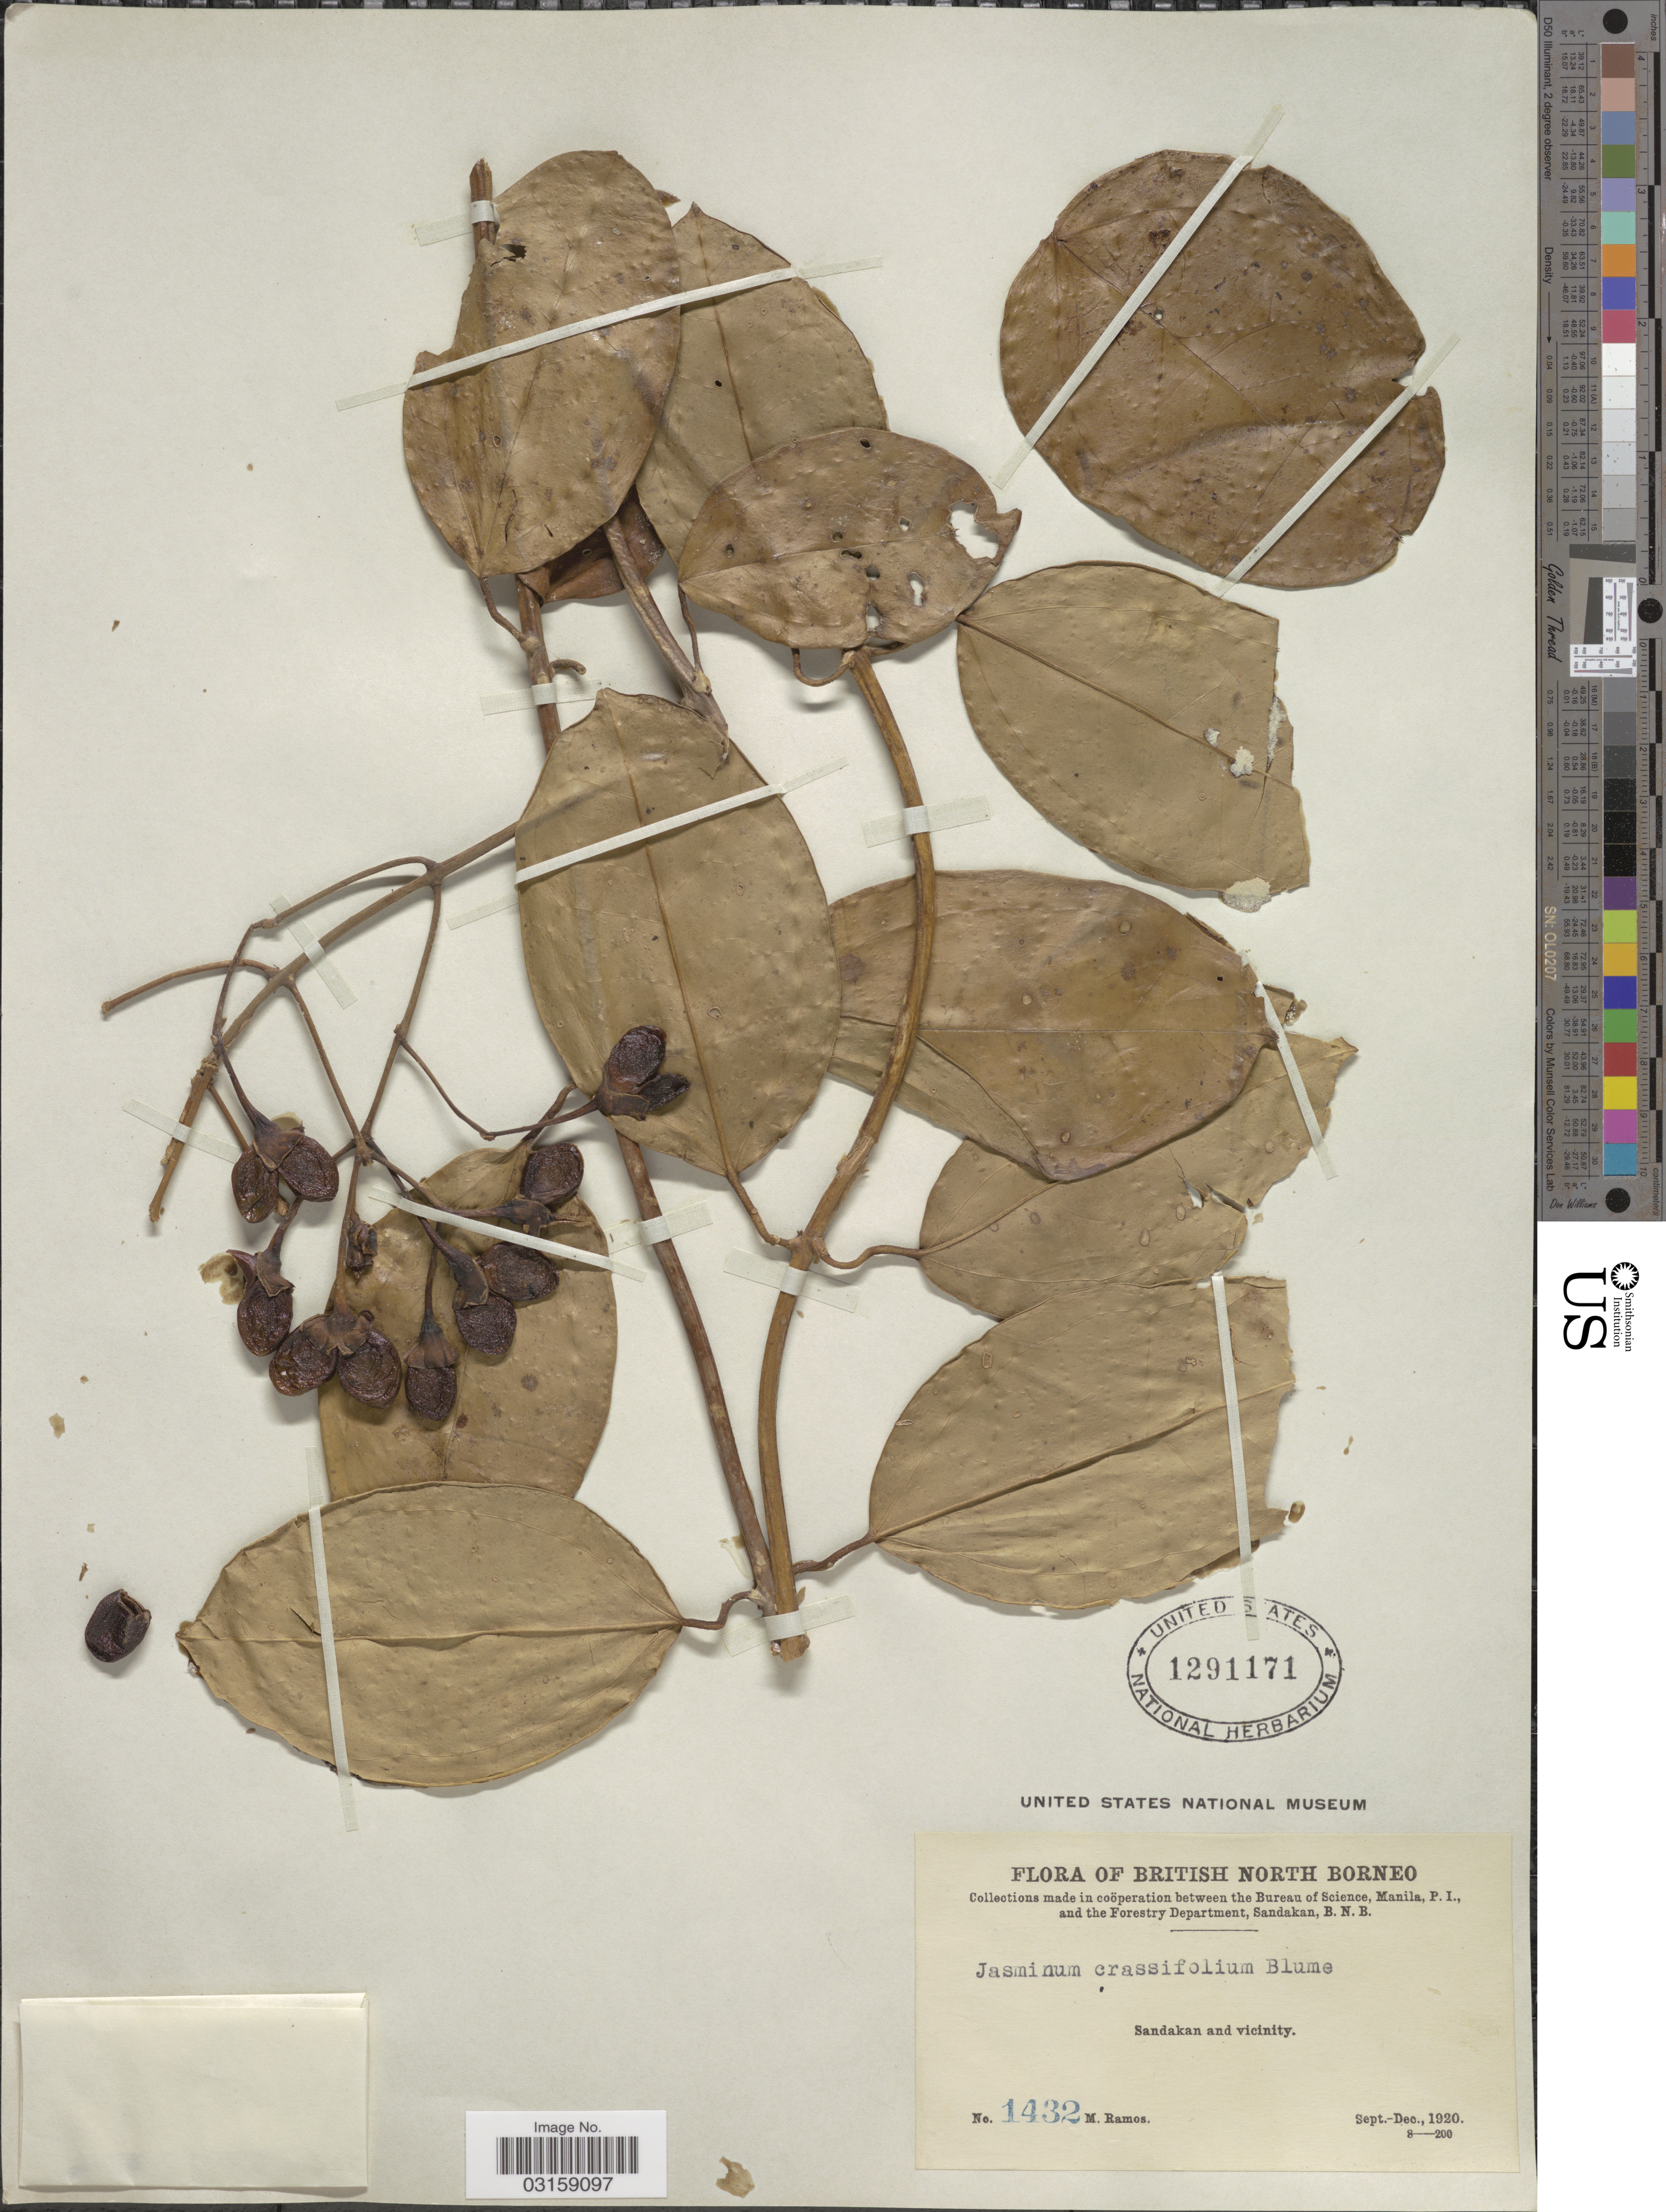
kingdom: Plantae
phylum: Tracheophyta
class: Magnoliopsida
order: Lamiales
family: Oleaceae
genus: Jasminum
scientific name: Jasminum crassifolium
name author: Blume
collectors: M. Ramos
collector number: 1432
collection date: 1920-09/1920-12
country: Malaysia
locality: British North Borneo. Sandakan and vicinity.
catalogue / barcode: US 1291171